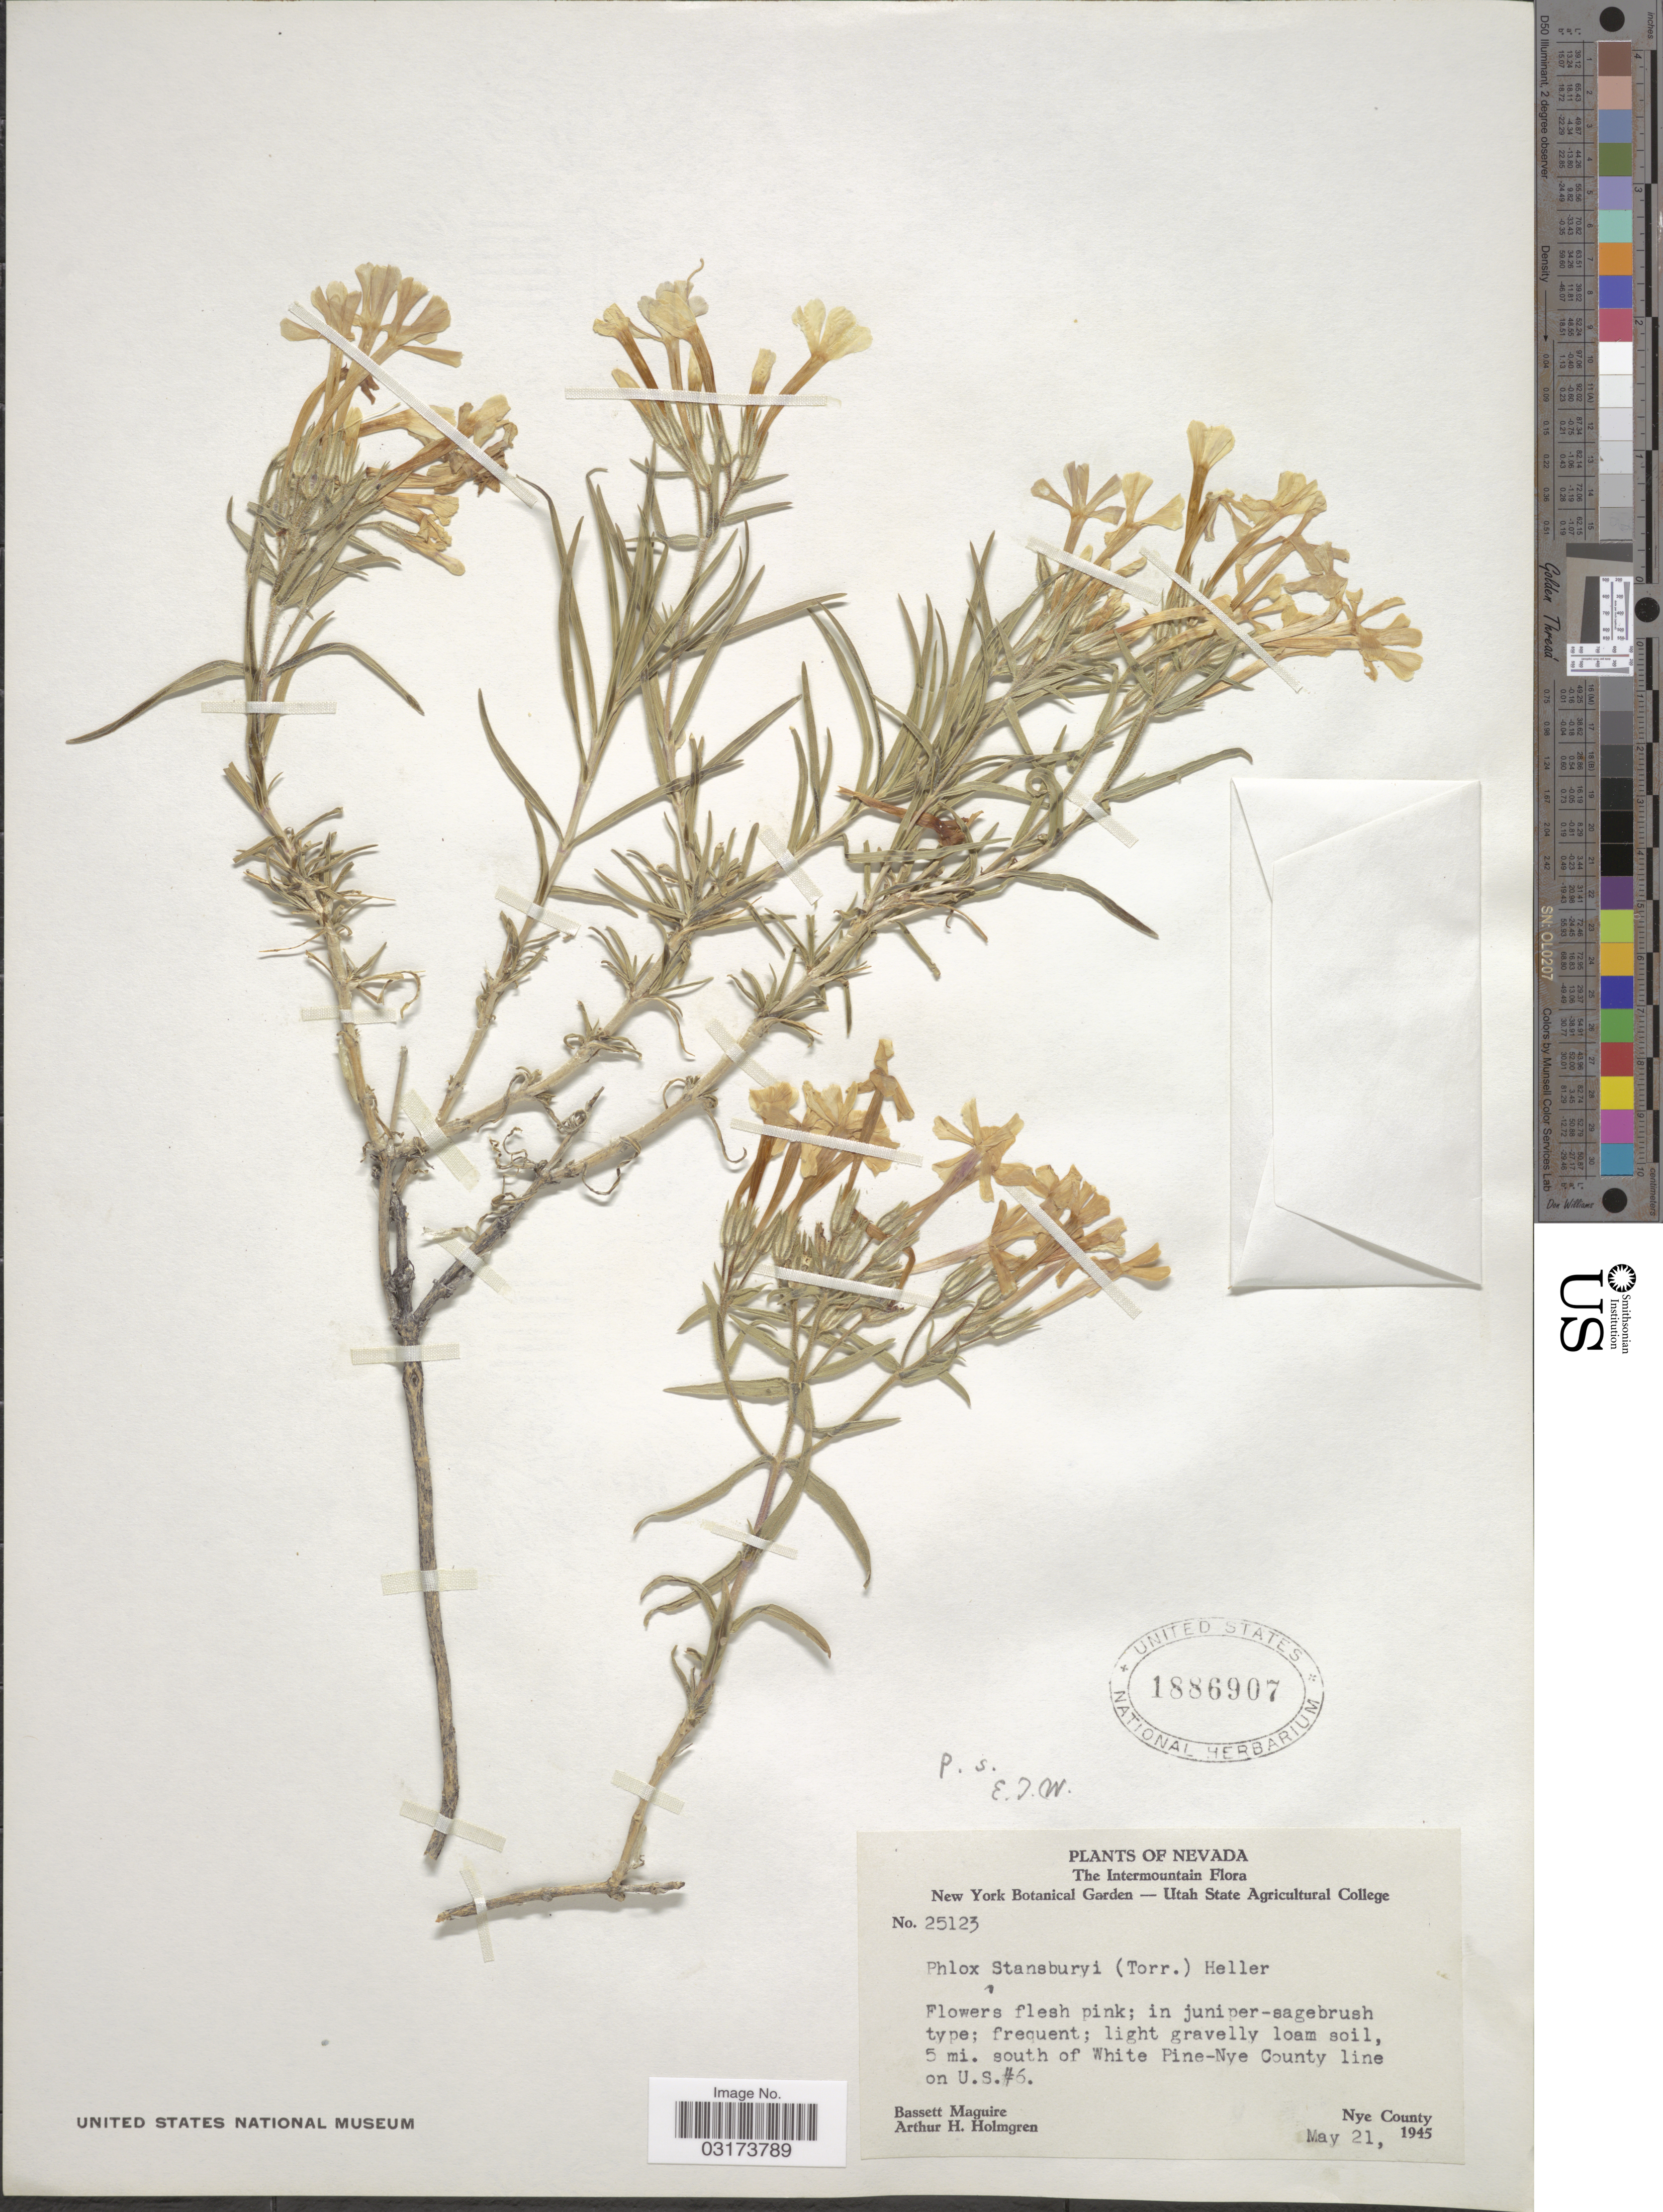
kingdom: Plantae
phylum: Tracheophyta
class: Magnoliopsida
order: Ericales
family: Polemoniaceae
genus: Phlox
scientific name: Phlox stansburyi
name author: (Torr.) A. Heller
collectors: B. Maguire & A. H. Holmgren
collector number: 25123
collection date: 1945-05-21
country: United States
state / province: Nevada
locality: Intermountain. 5 mi. south of White Pine-Nye County line on U.S.#6. Nye County.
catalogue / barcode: US 1886907